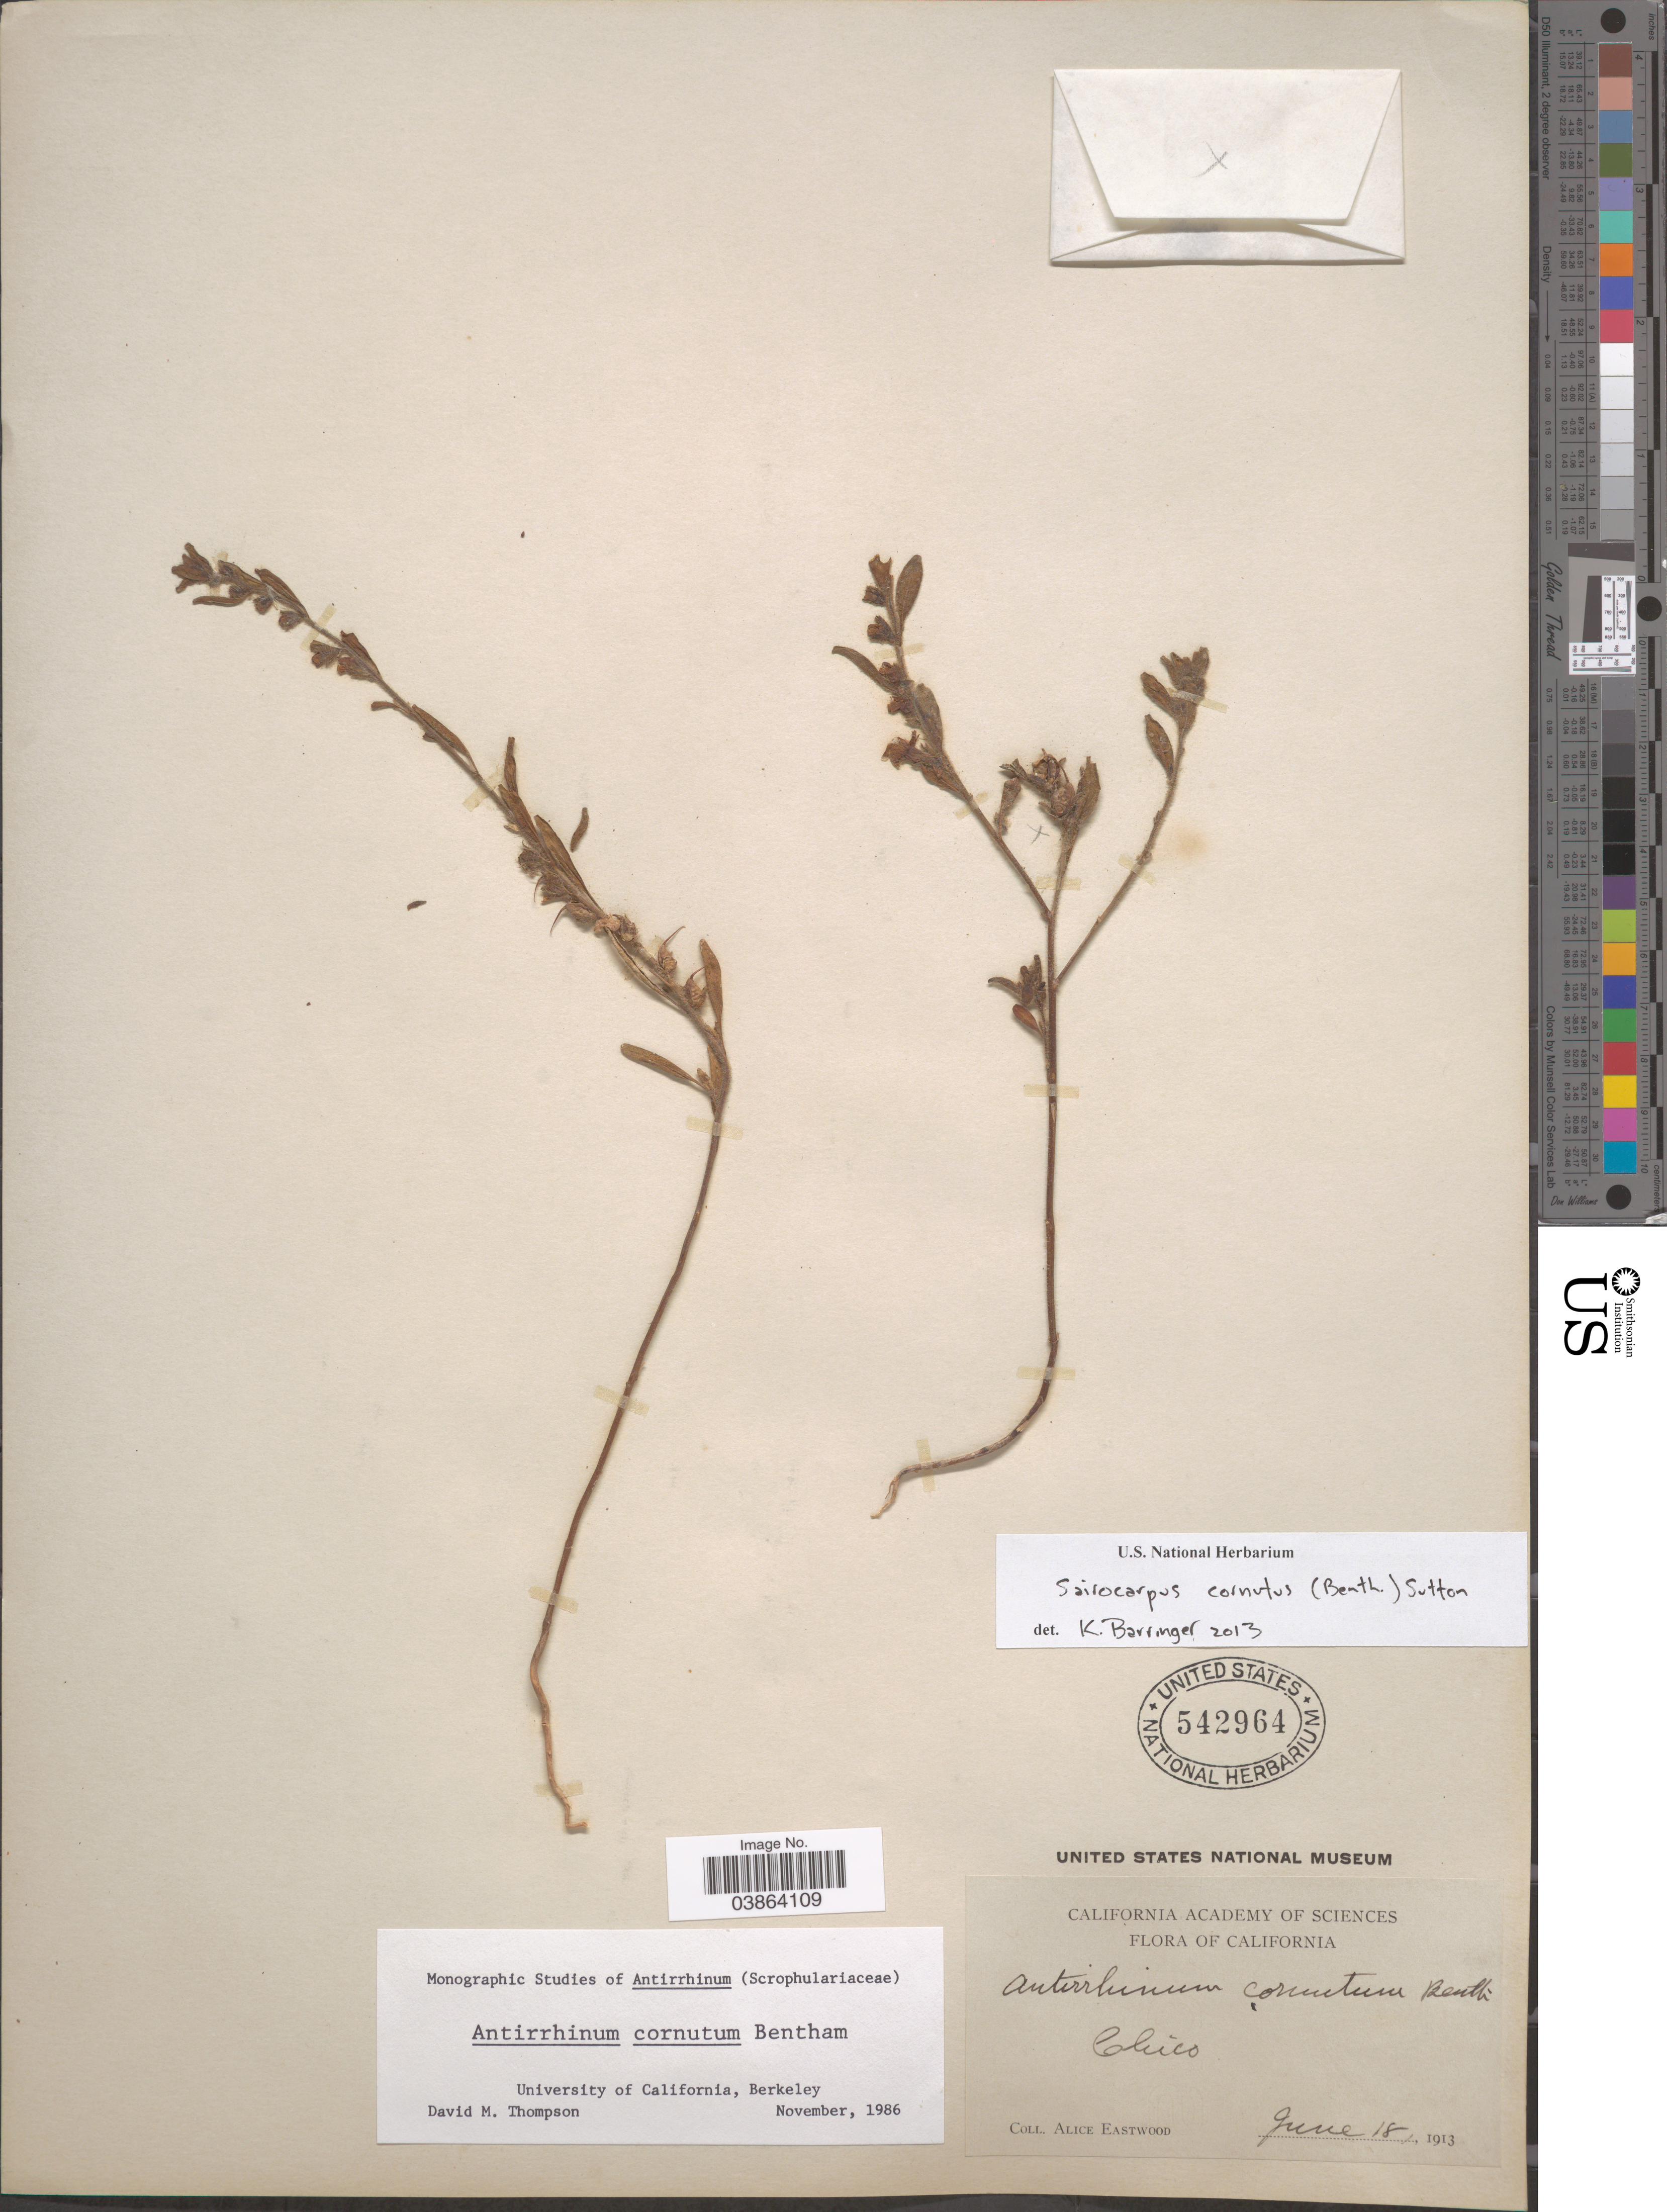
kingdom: Plantae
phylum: Tracheophyta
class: Magnoliopsida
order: Lamiales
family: Plantaginaceae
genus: Sairocarpus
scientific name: Sairocarpus cornutus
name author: (Benth.) D.A. Sutton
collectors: A. Eastwood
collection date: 1913-06-18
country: United States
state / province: California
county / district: Butte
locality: Chico.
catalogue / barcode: US 542964